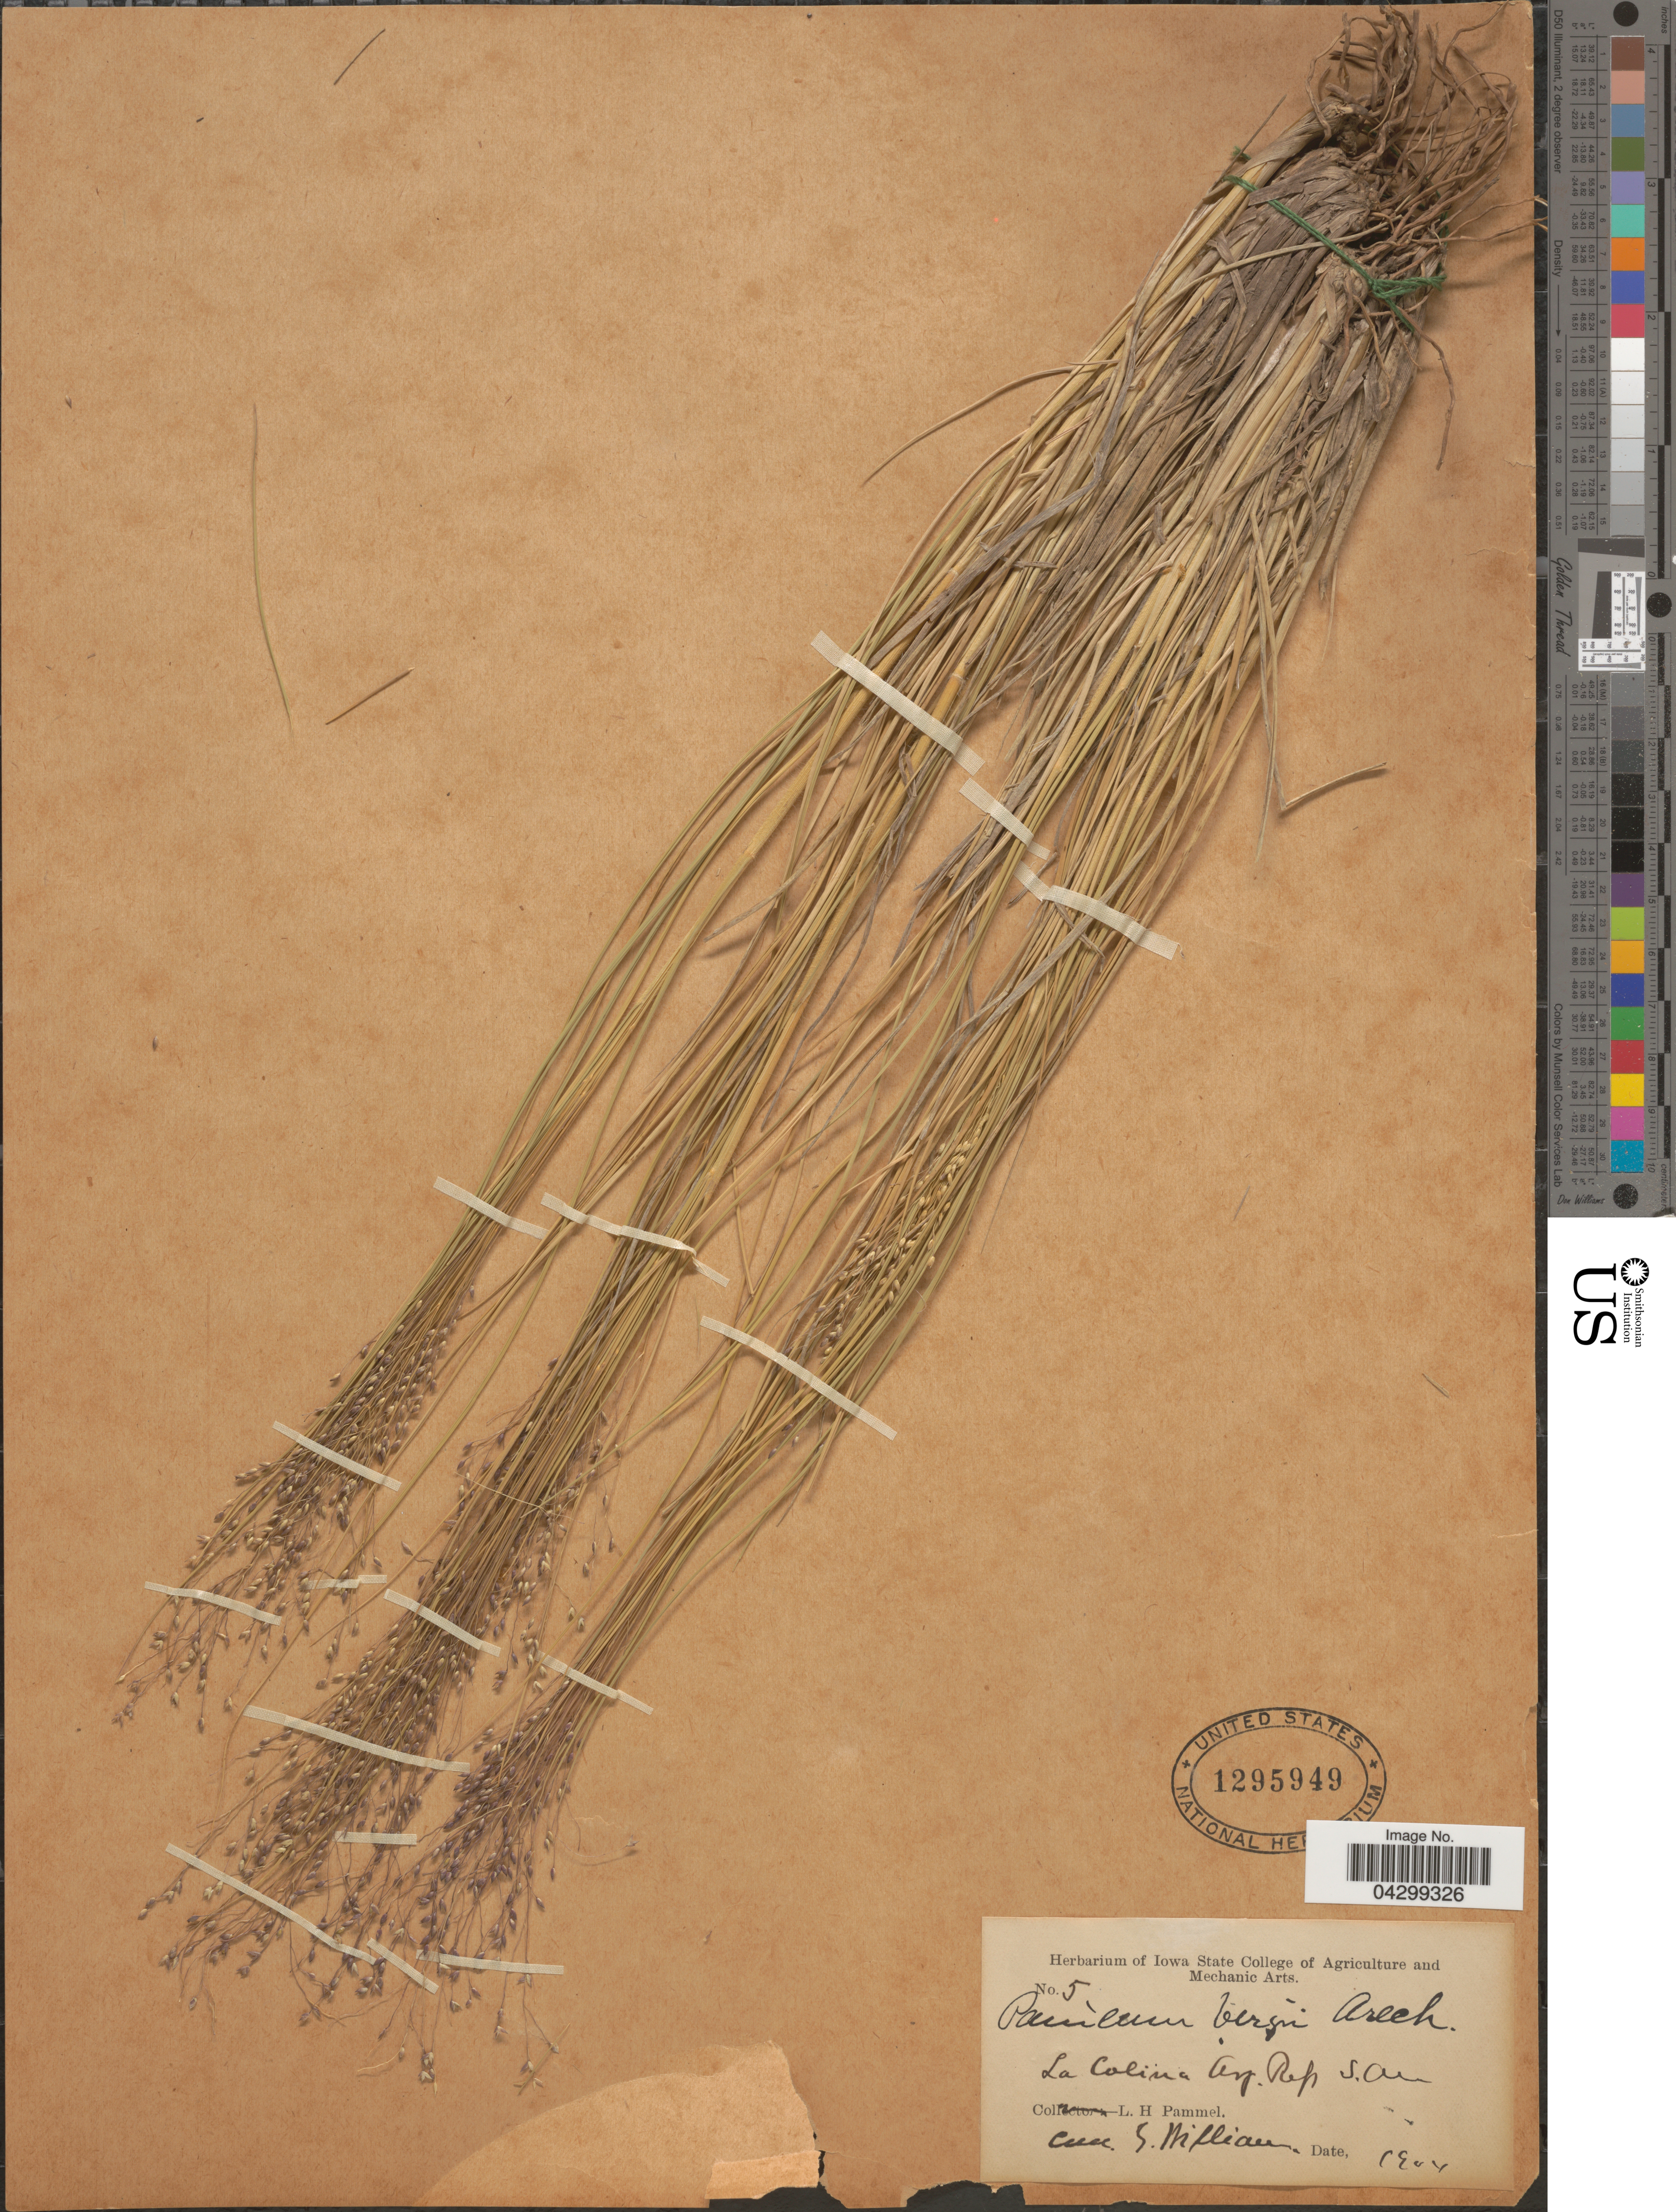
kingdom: Plantae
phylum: Tracheophyta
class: Liliopsida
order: Poales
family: Poaceae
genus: Panicum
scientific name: Panicum bergii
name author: Arechav.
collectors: L. Pammel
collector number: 5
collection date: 1904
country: Argentina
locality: La Colina. Arg. Rep.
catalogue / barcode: US 1295949